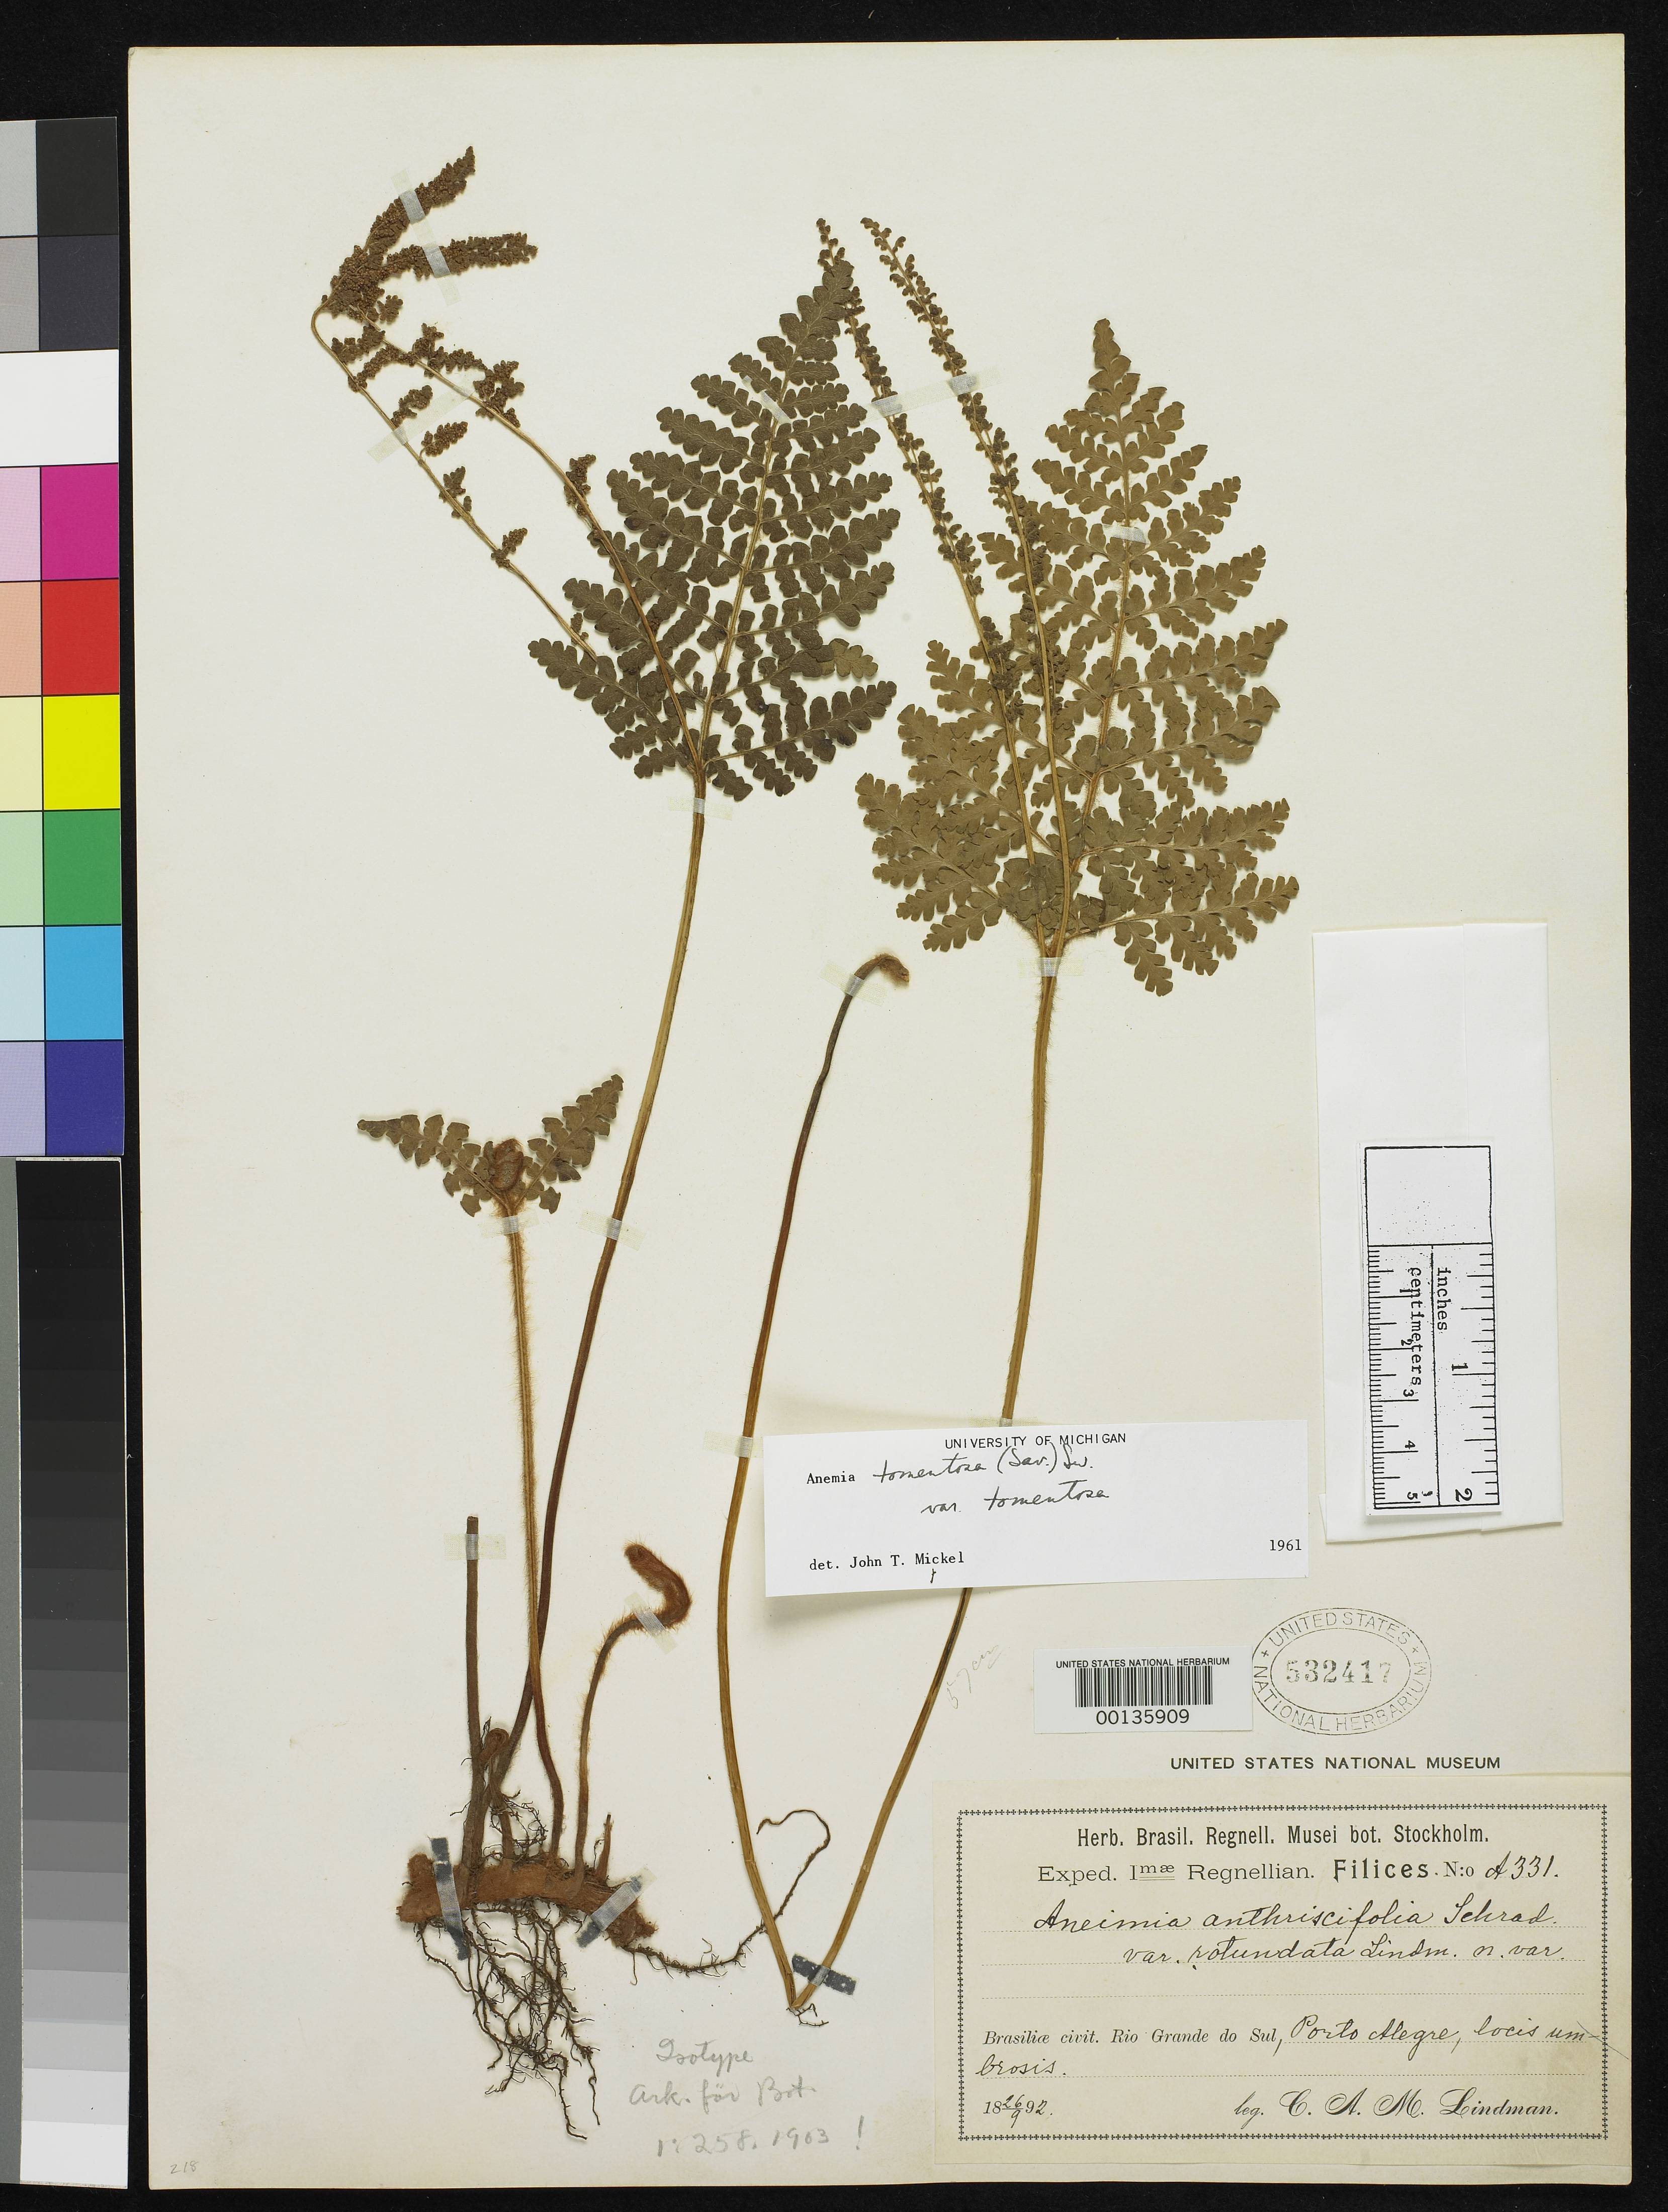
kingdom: Plantae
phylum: Tracheophyta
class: Polypodiopsida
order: Schizaeales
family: Anemiaceae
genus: Anemia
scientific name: Anemia anthriscifolia var. rotundata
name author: Lindm.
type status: Isotype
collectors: C. A. M. Lindman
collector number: A331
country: Brazil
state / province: Minas Gerais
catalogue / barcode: US 532417